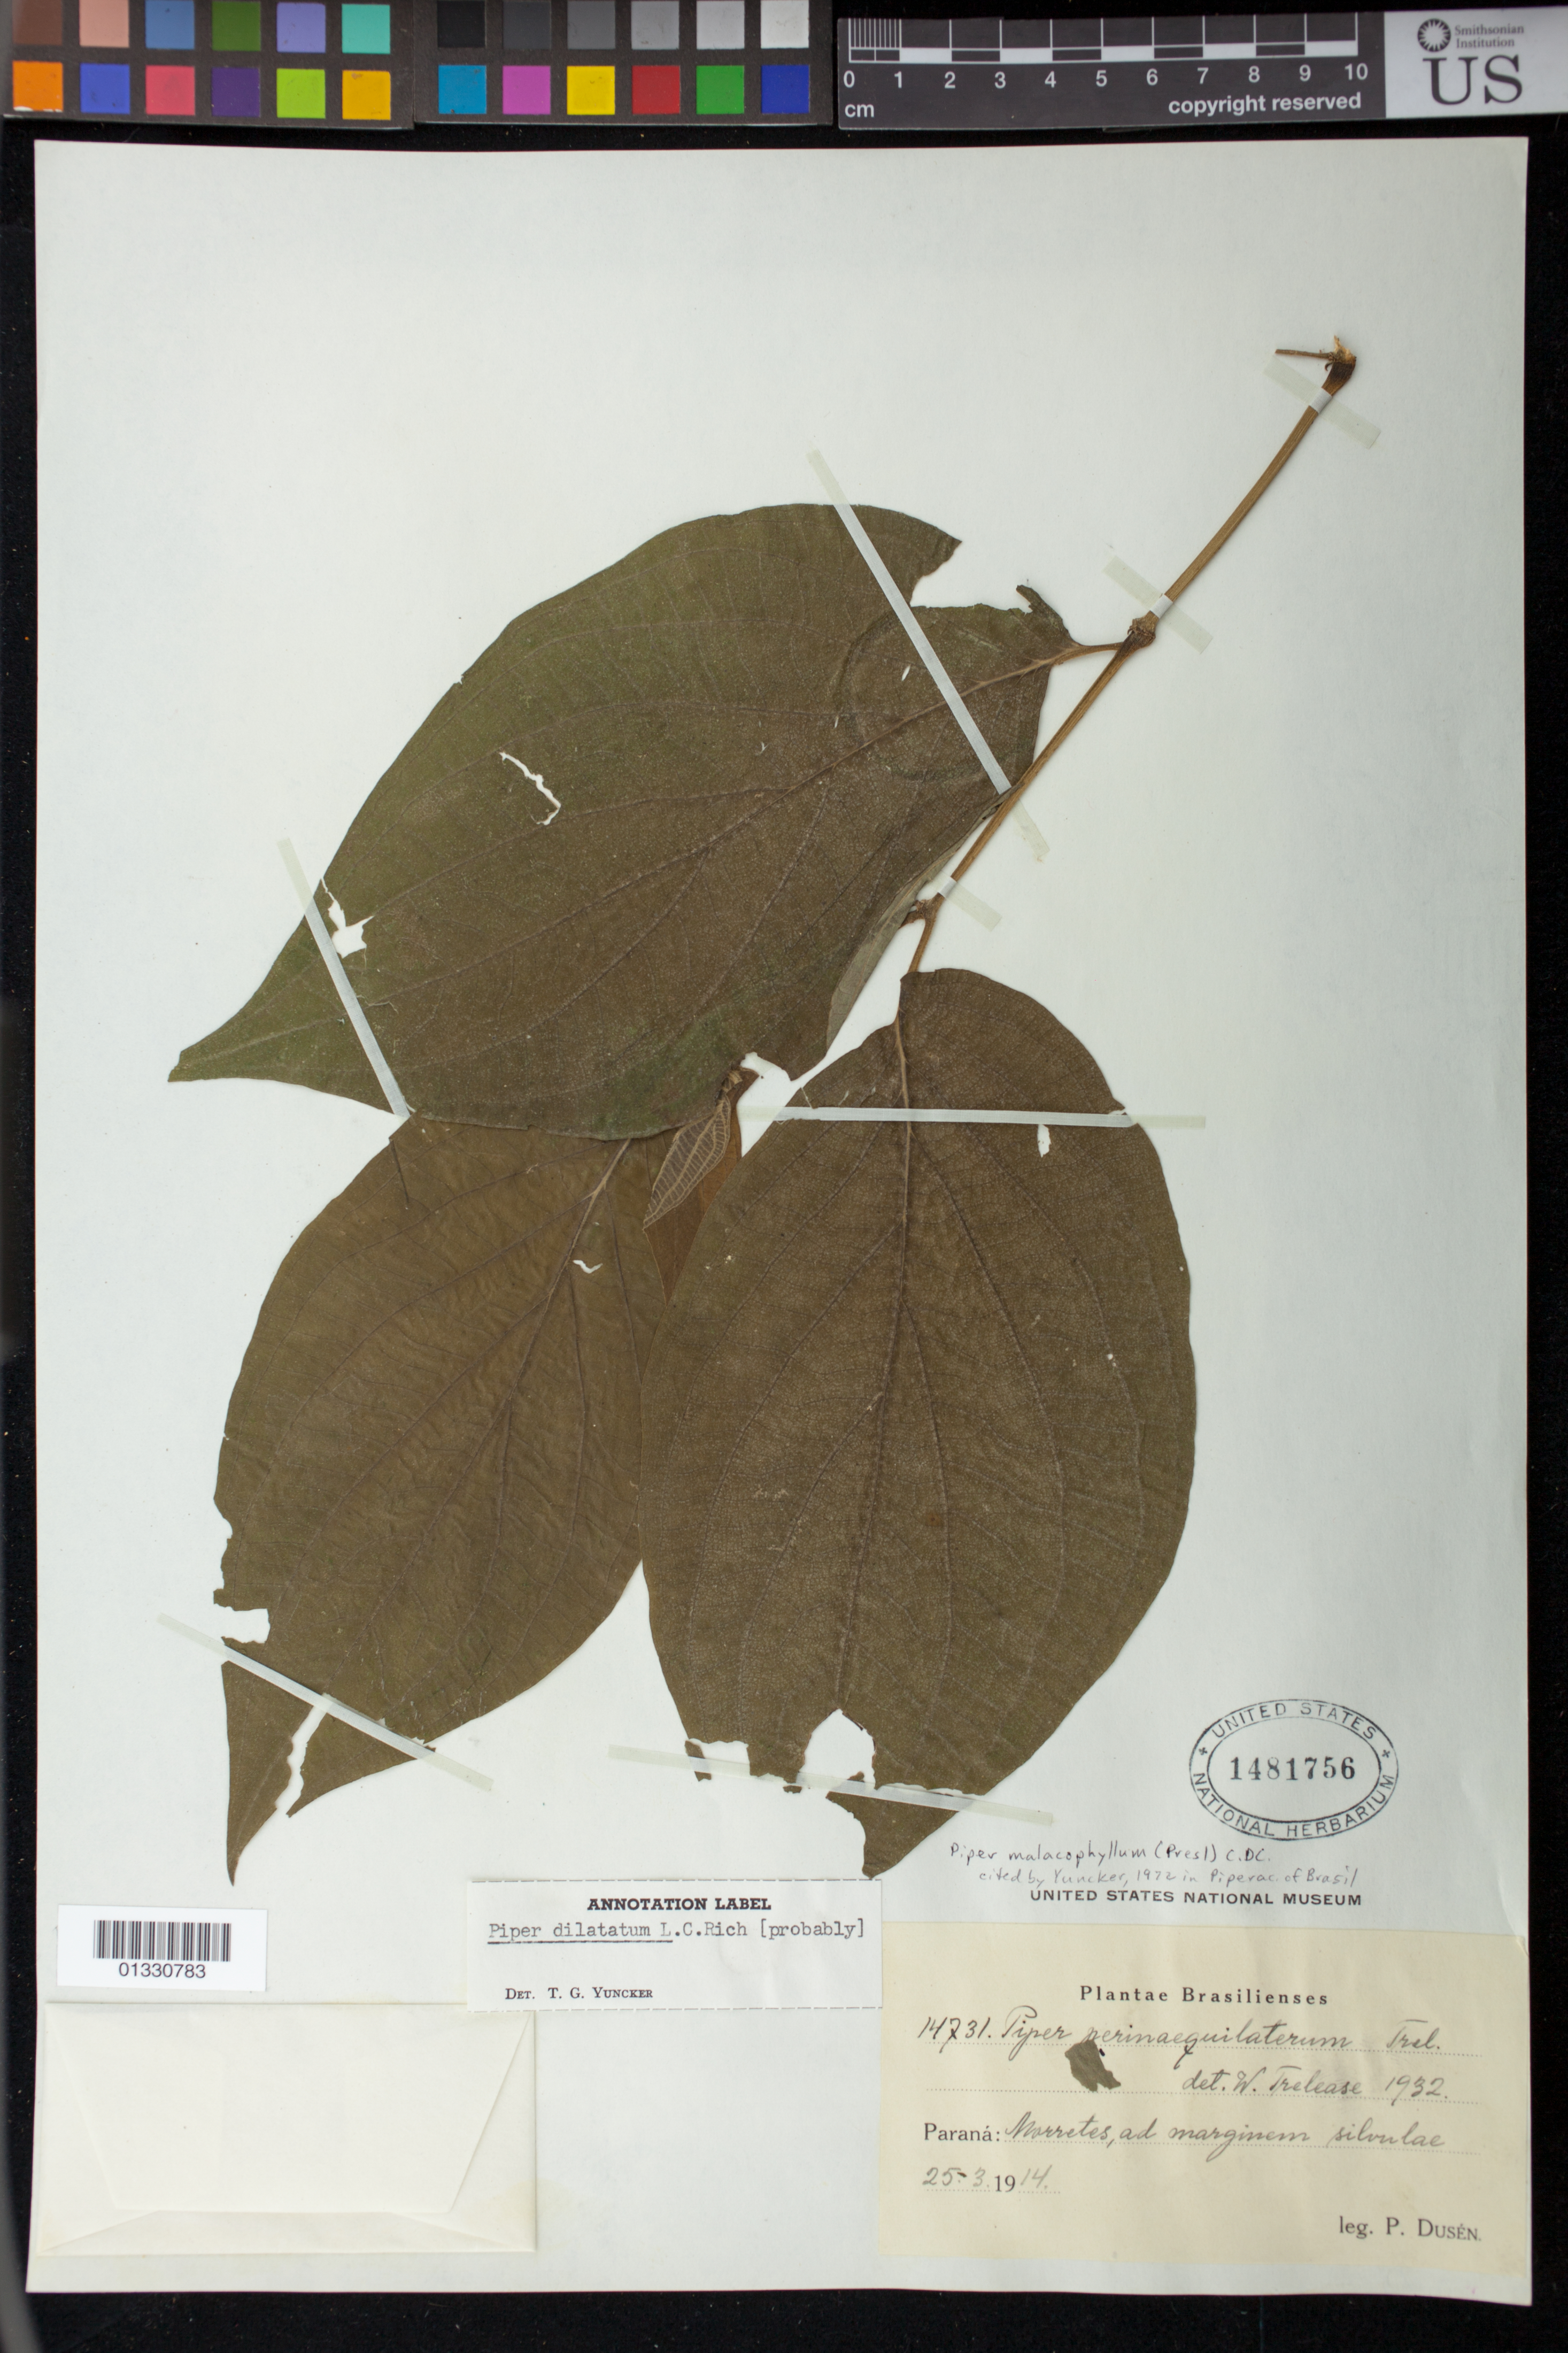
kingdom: Plantae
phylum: Tracheophyta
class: Magnoliopsida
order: Piperales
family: Piperaceae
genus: Piper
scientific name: Piper malacophyllum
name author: (C. Presl) C. DC.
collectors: P. Dusén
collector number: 14731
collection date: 1914-03-25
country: Brazil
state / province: Paraná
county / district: Morretes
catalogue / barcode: US 1481756